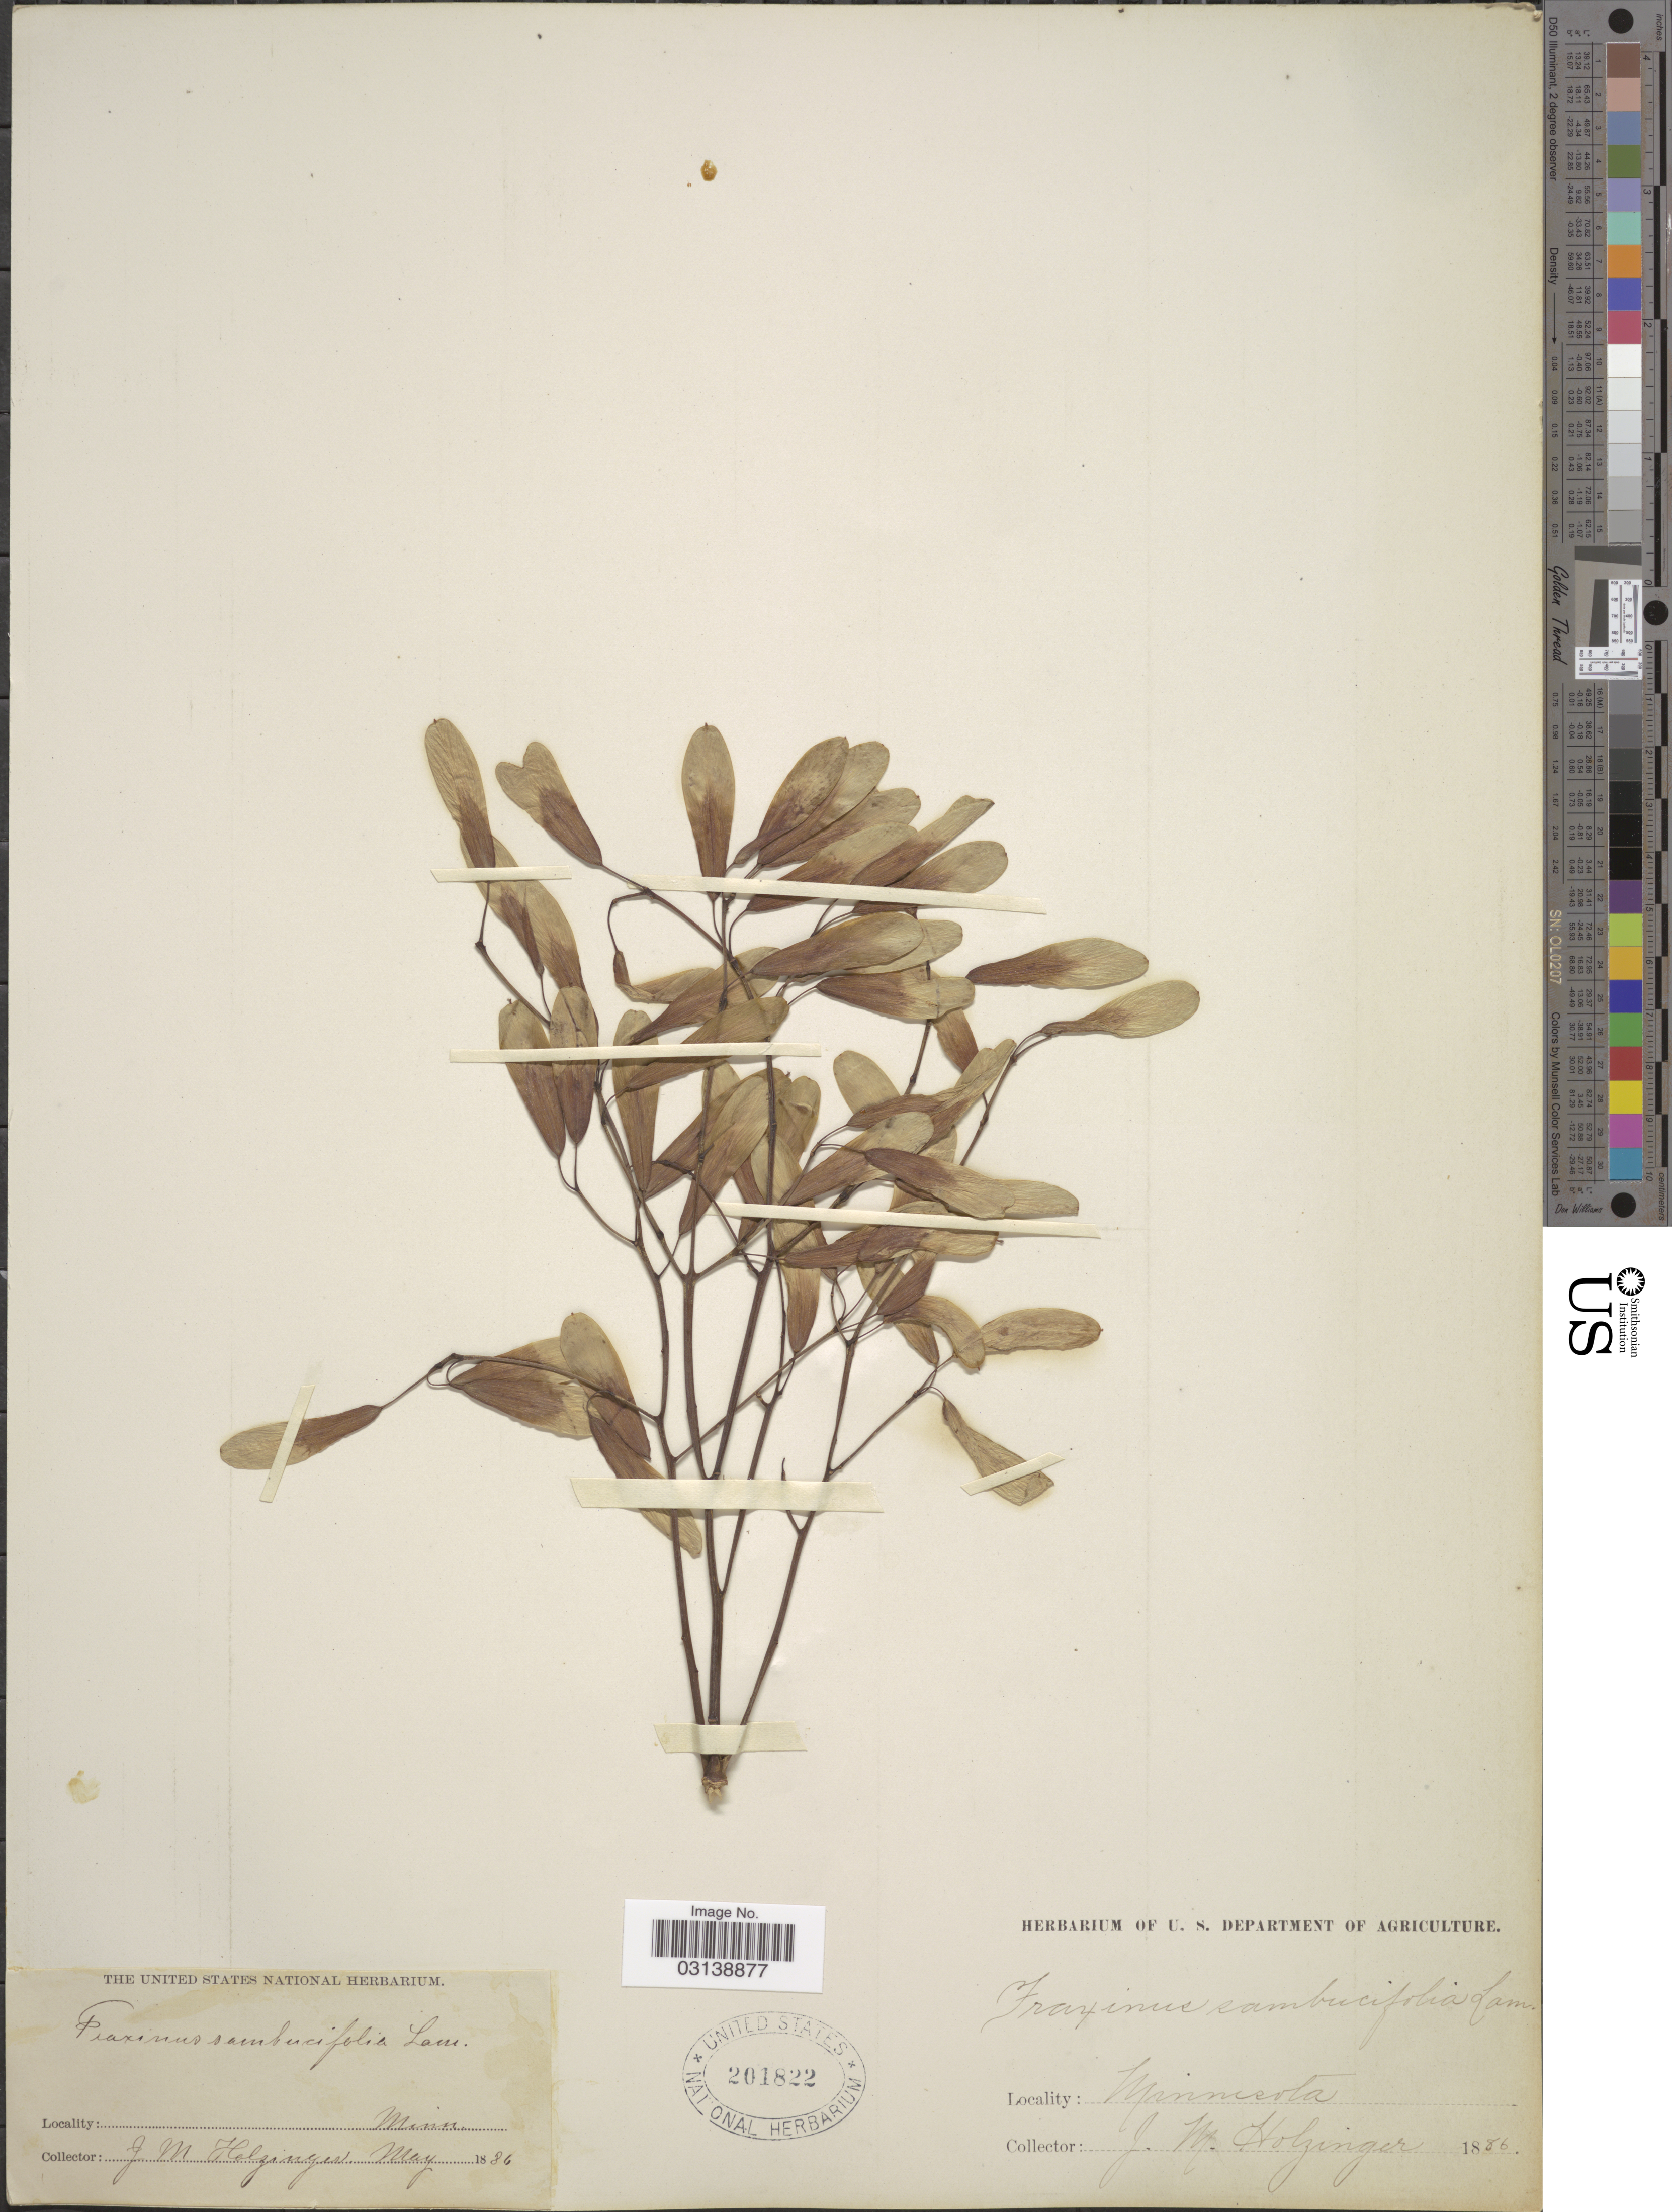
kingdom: Plantae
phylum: Tracheophyta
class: Magnoliopsida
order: Lamiales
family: Oleaceae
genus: Fraxinus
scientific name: Fraxinus nigra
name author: Marshall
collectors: J. M. Holzinger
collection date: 1886-05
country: United States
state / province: Minnesota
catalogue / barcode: US 201822